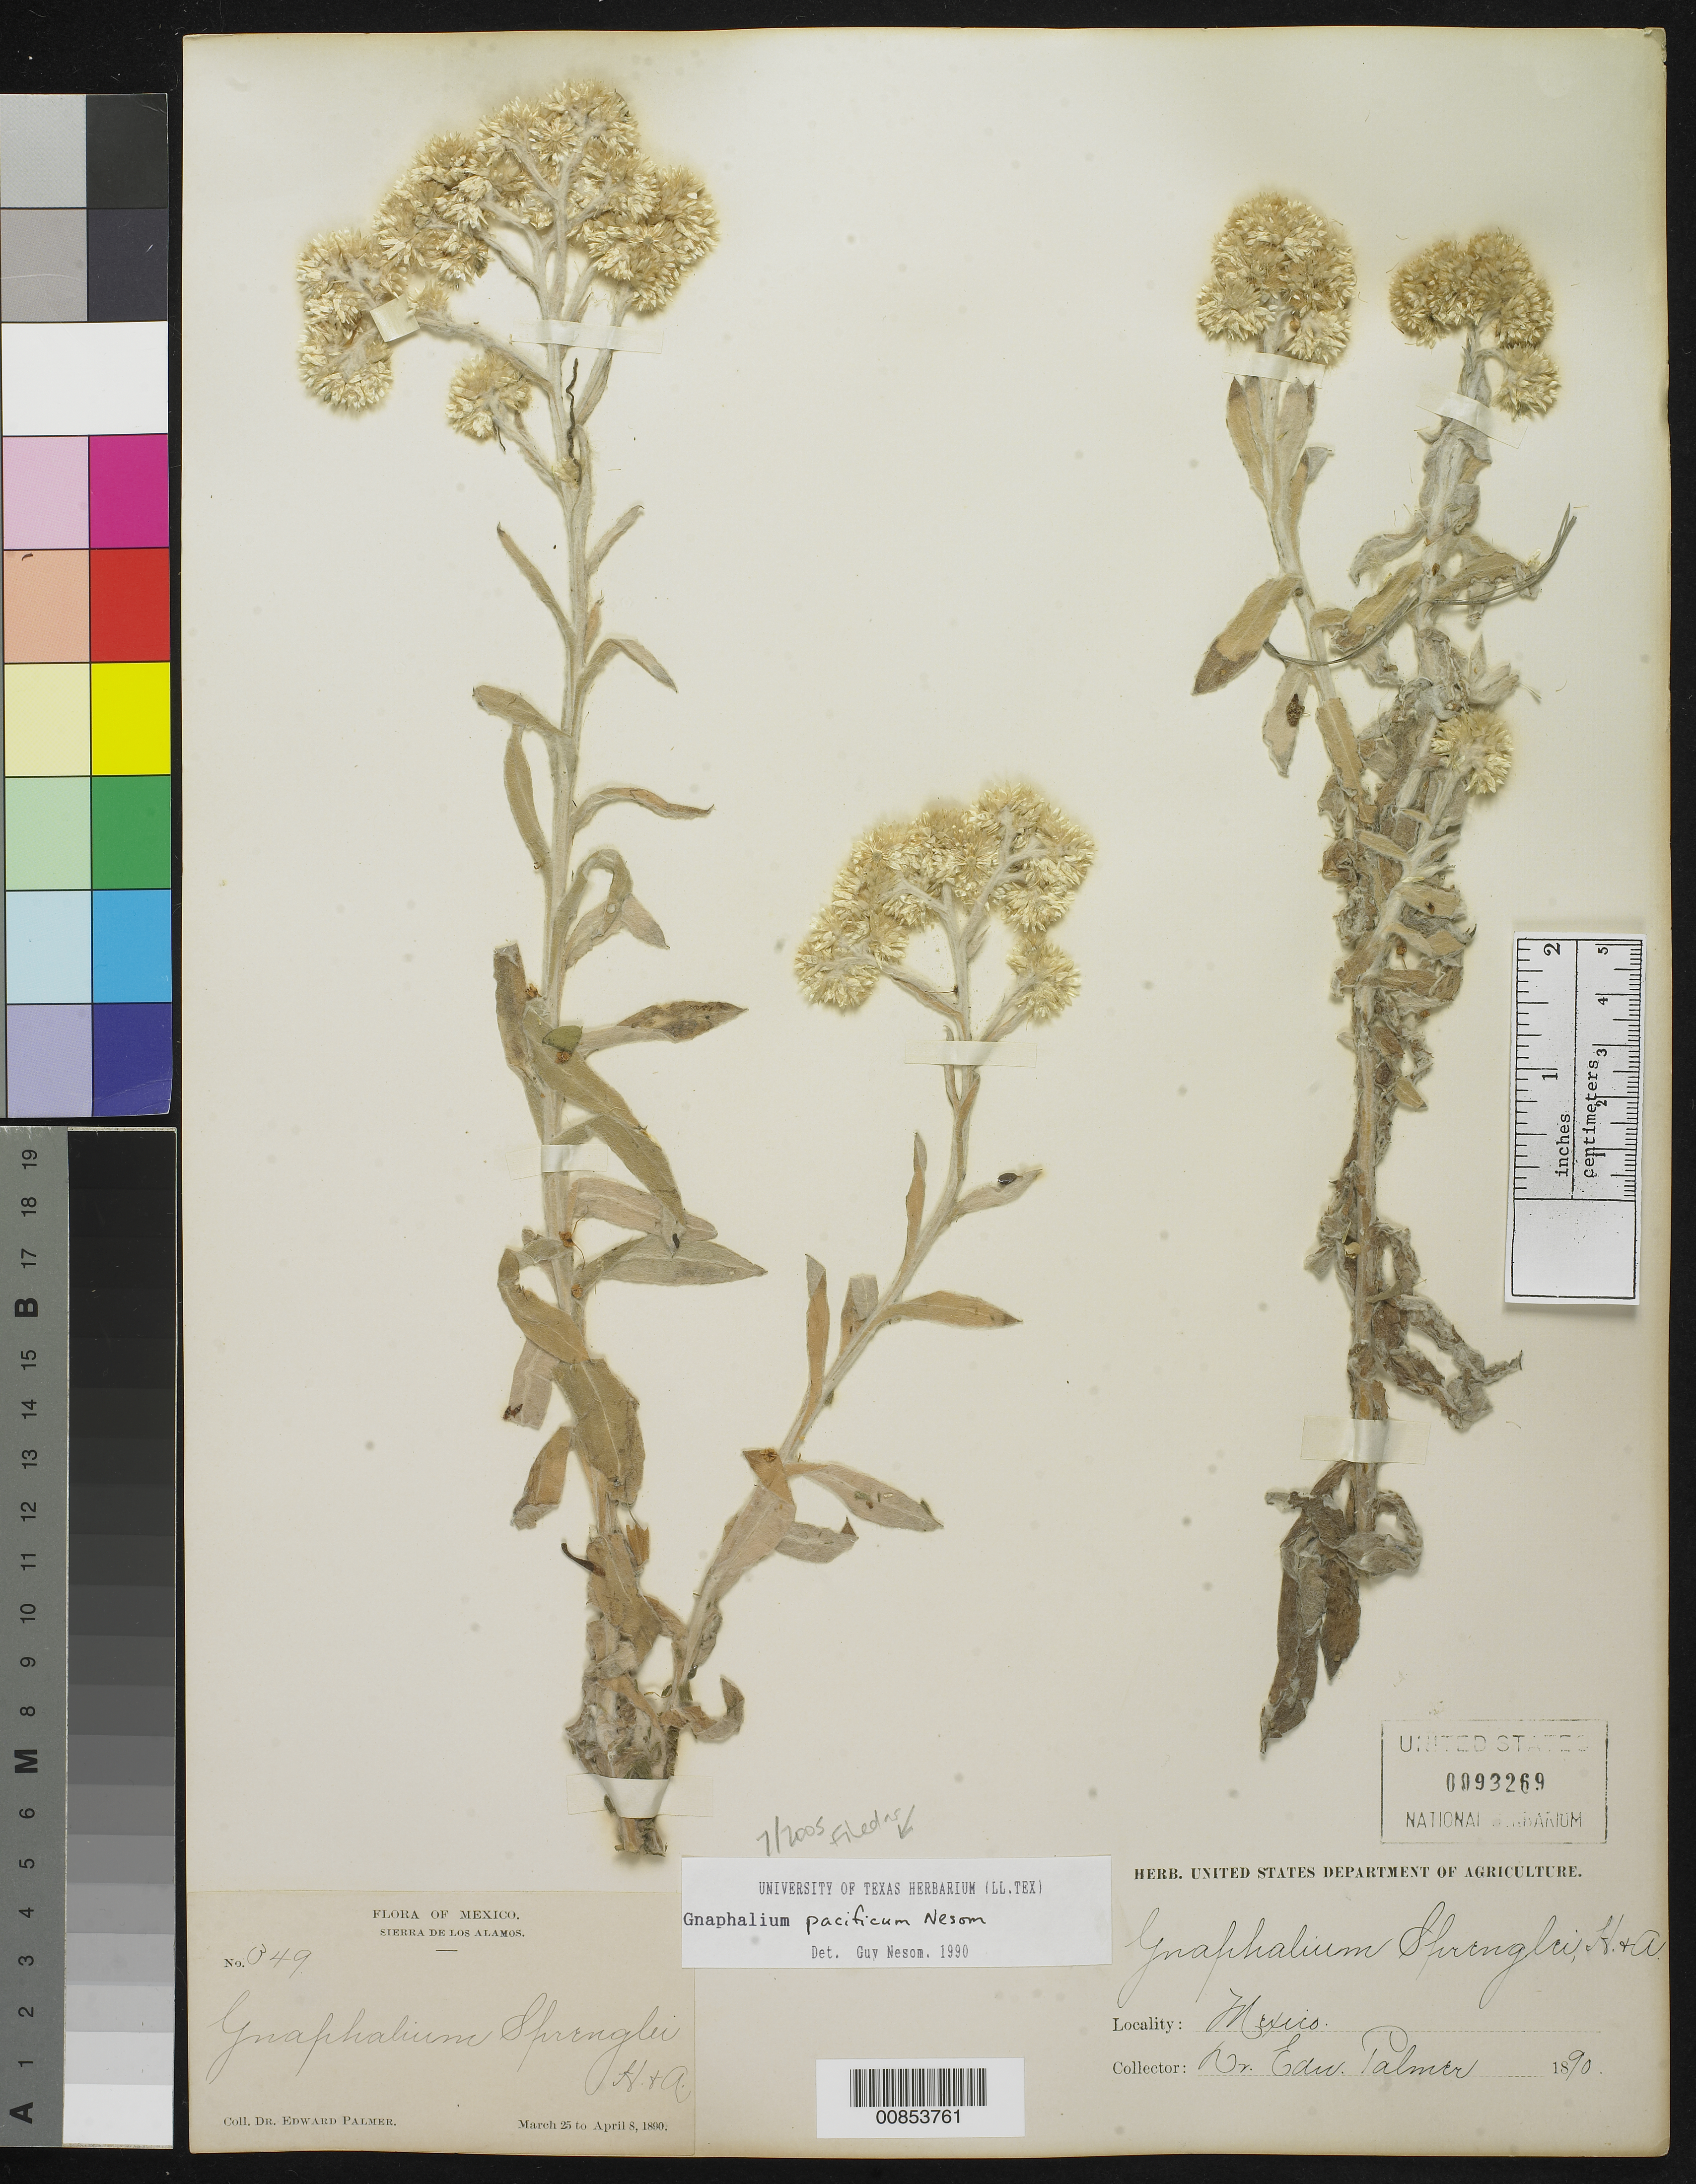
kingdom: Plantae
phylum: Tracheophyta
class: Magnoliopsida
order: Asterales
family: Asteraceae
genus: Gnaphalium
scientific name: Gnaphalium pacificum G.L. Nesom, ined.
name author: G.L. Nesom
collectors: E. Palmer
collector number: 349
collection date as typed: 25 Mar 1890 to 08 Apr 1890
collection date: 1890-03-25/1890-04-08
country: Mexico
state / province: Sonora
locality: Sierra de los Alamos, Sonora.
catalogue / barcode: US 93269